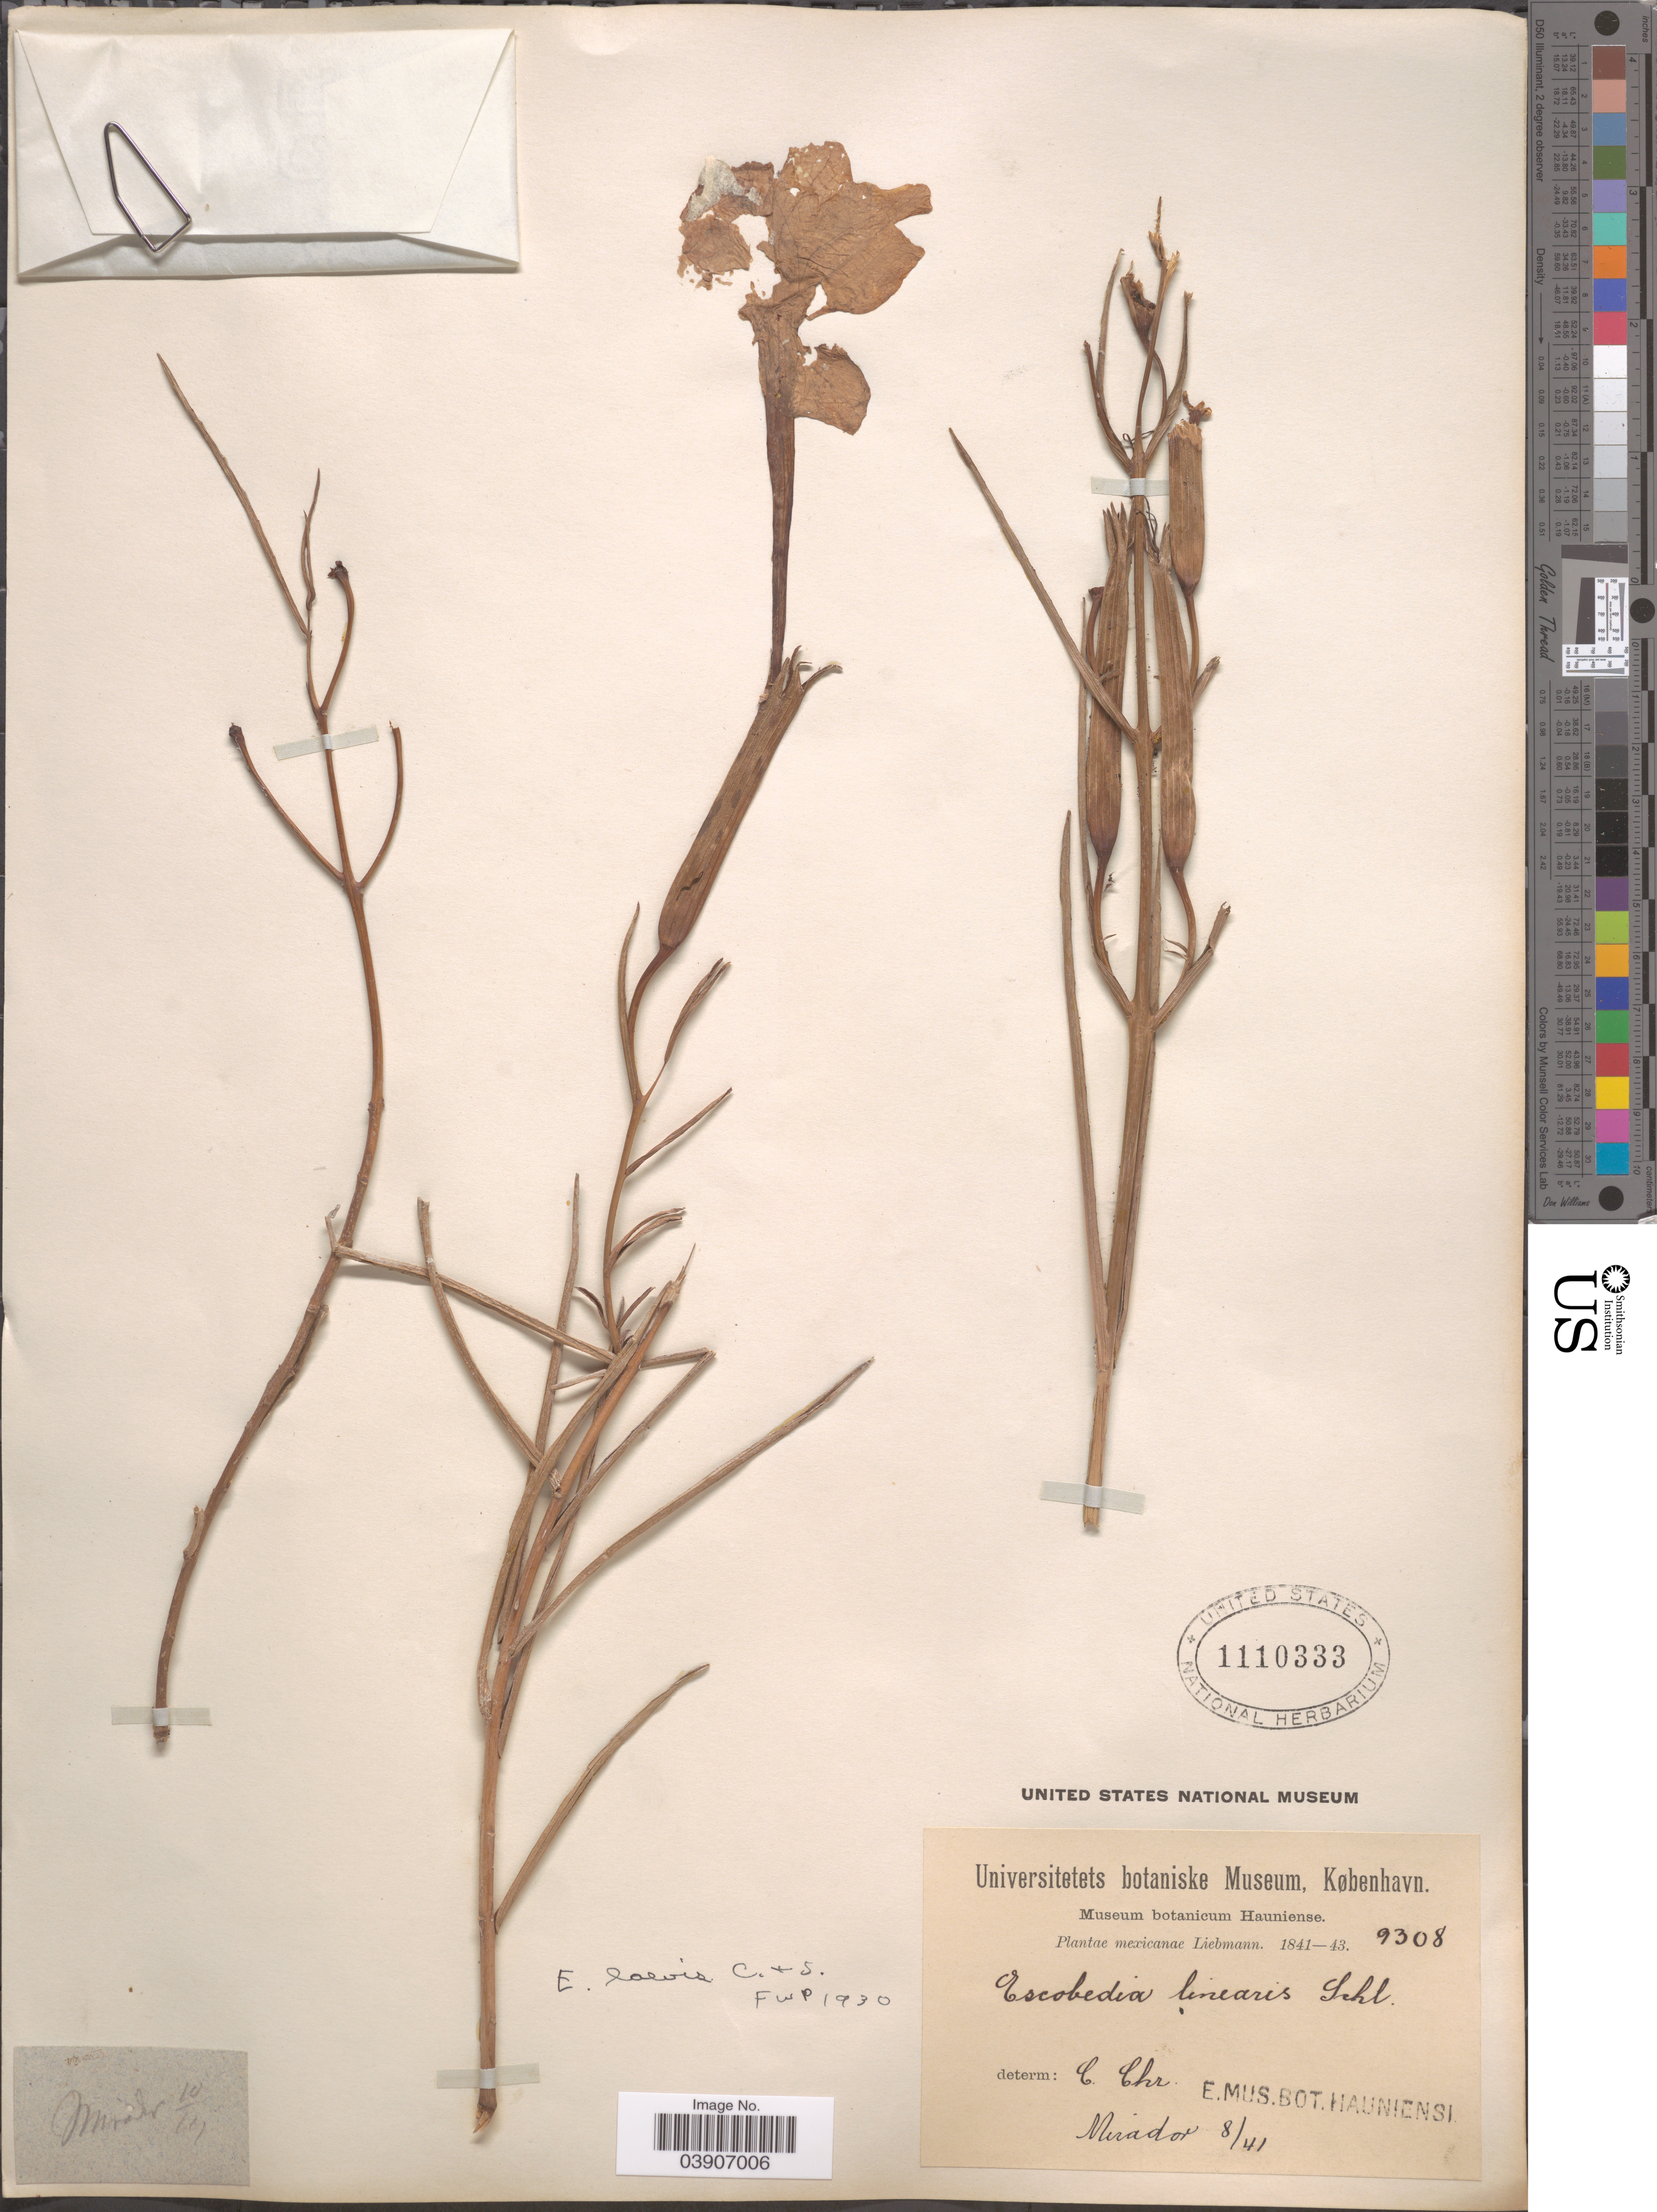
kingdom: Plantae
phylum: Tracheophyta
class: Magnoliopsida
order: Lamiales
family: Orobanchaceae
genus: Escobedia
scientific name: Escobedia laevis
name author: Schltdl. & Cham.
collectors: Liebmann, --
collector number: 9308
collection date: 1841-08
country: Mexico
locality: Mirador.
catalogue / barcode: US 1110333